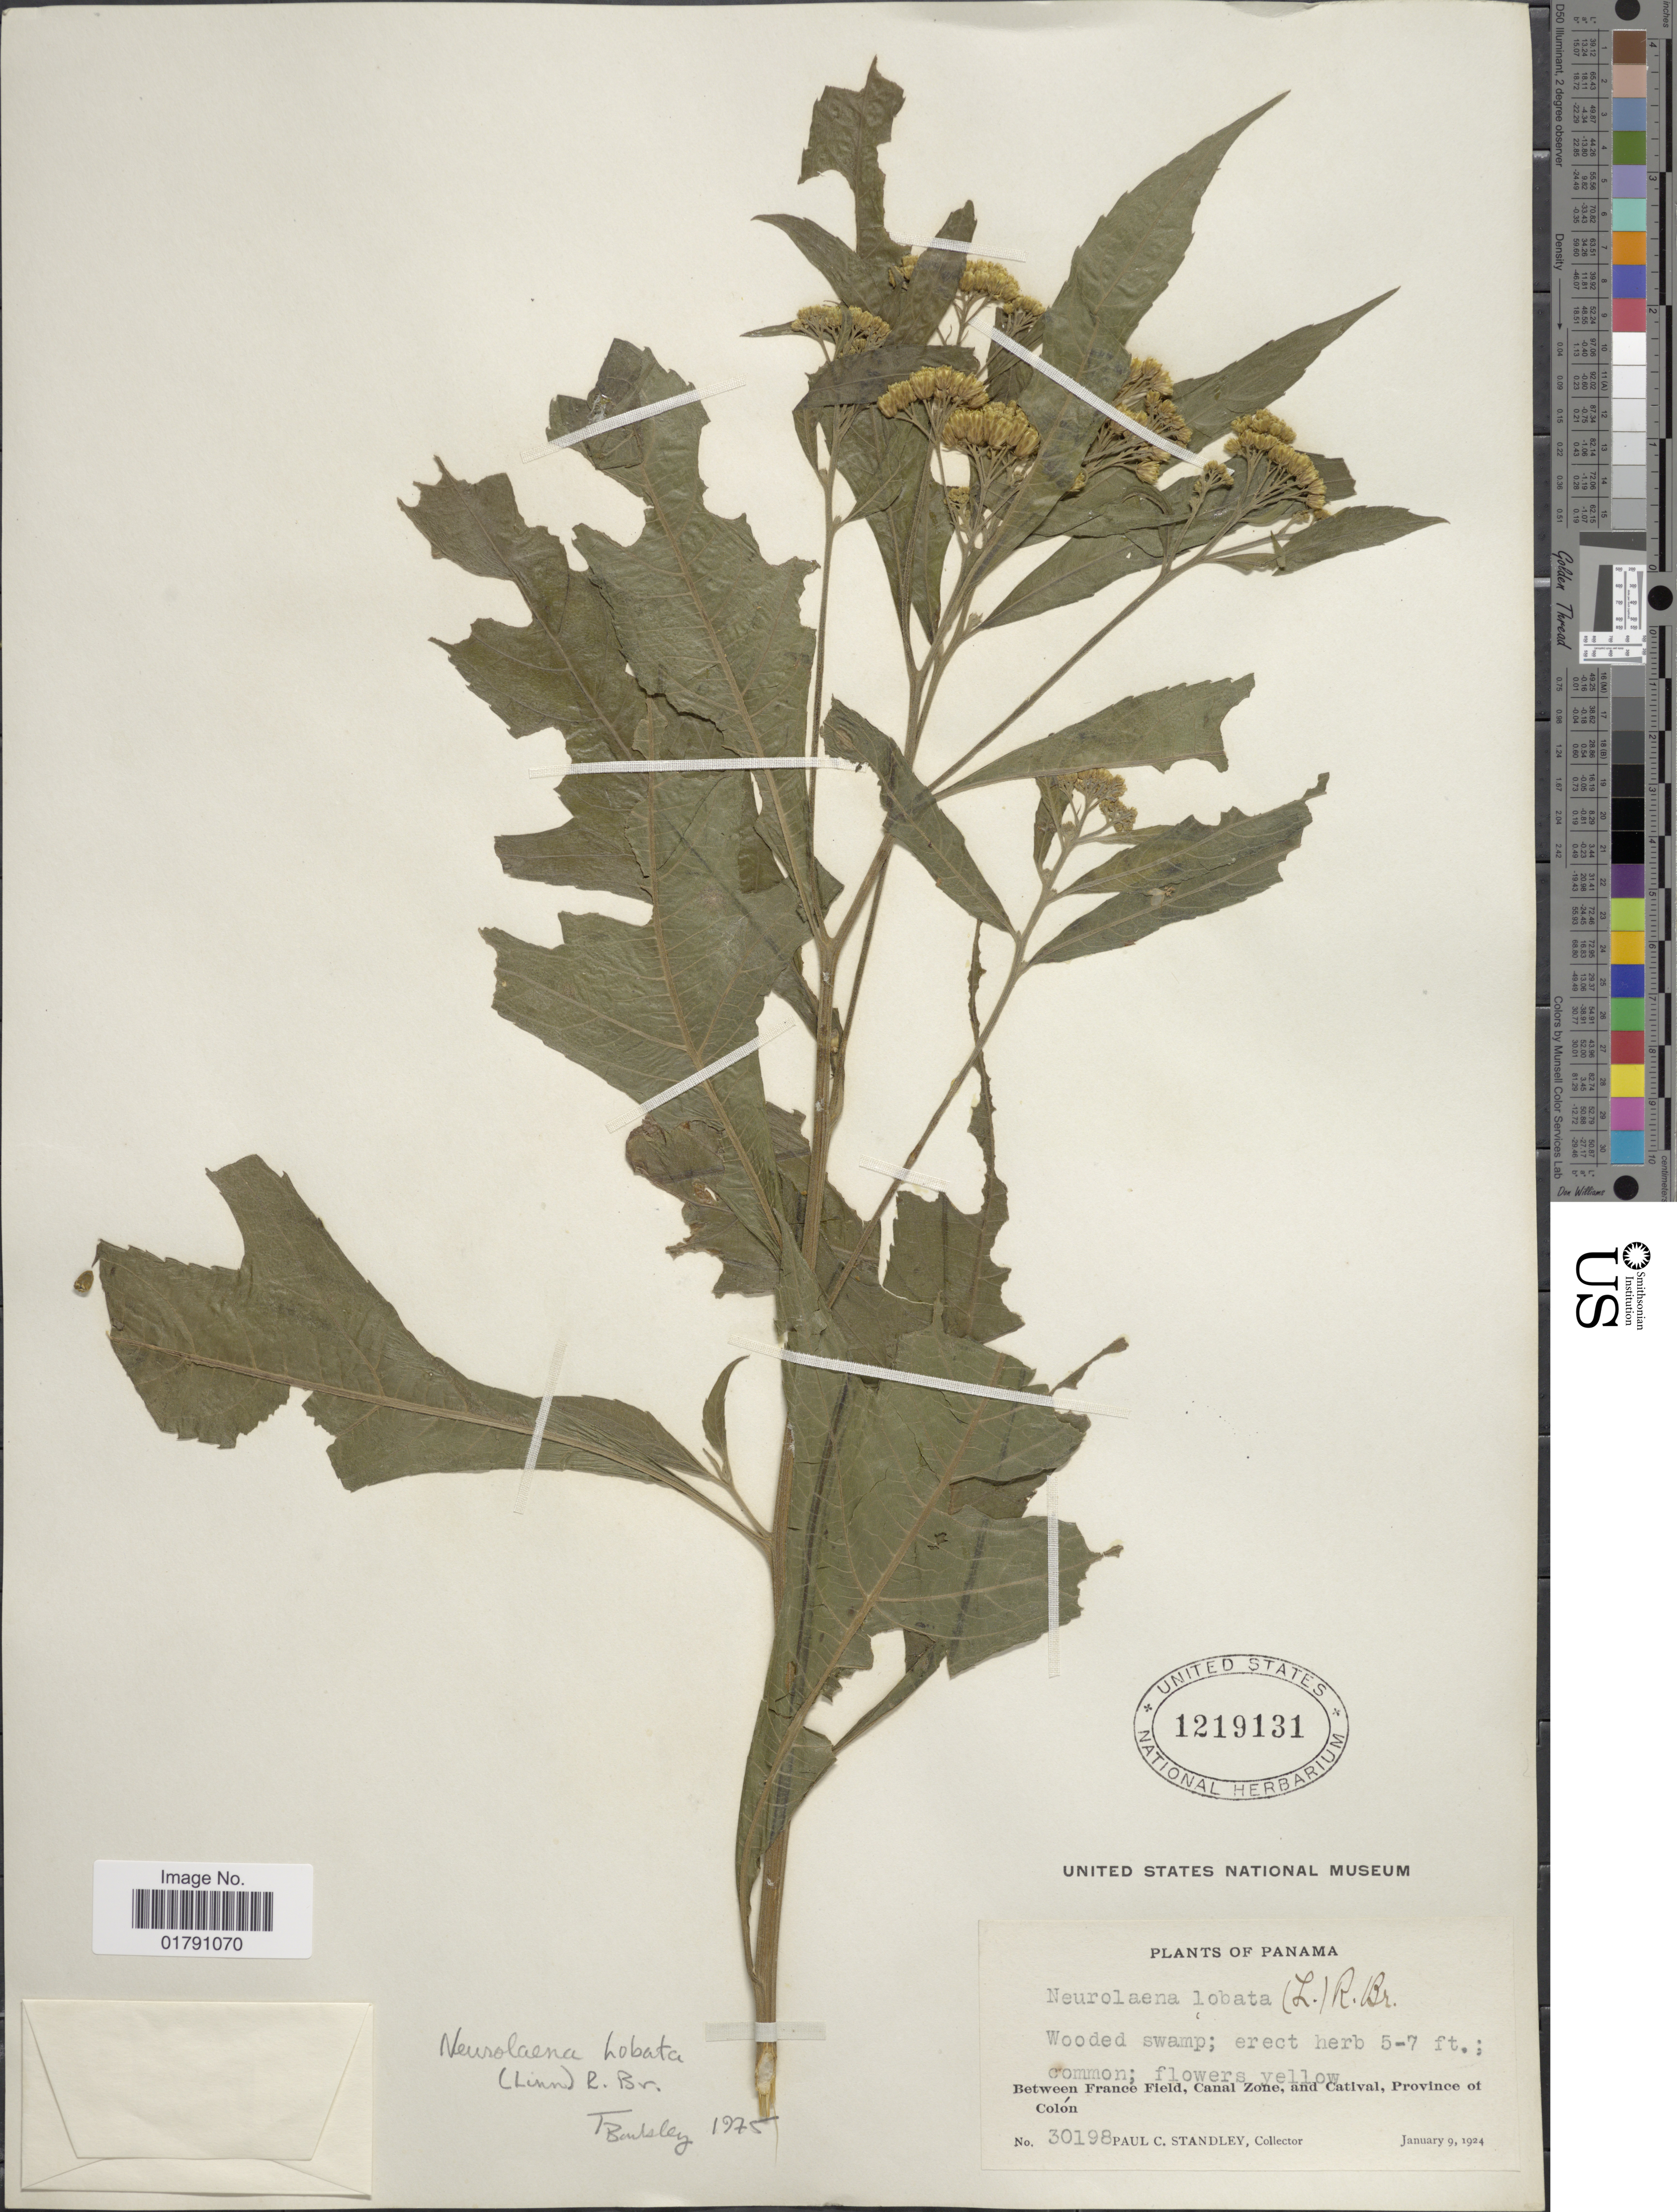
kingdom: Plantae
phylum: Tracheophyta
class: Magnoliopsida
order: Asterales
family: Asteraceae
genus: Neurolaena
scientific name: Neurolaena lobata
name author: (L.) R. Br. ex Cass.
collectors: P. C. Standley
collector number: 30198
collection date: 1924-01-09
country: Panama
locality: Between France Field, Canal Zone, and Catival, Province of Colon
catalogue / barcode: US 1219131